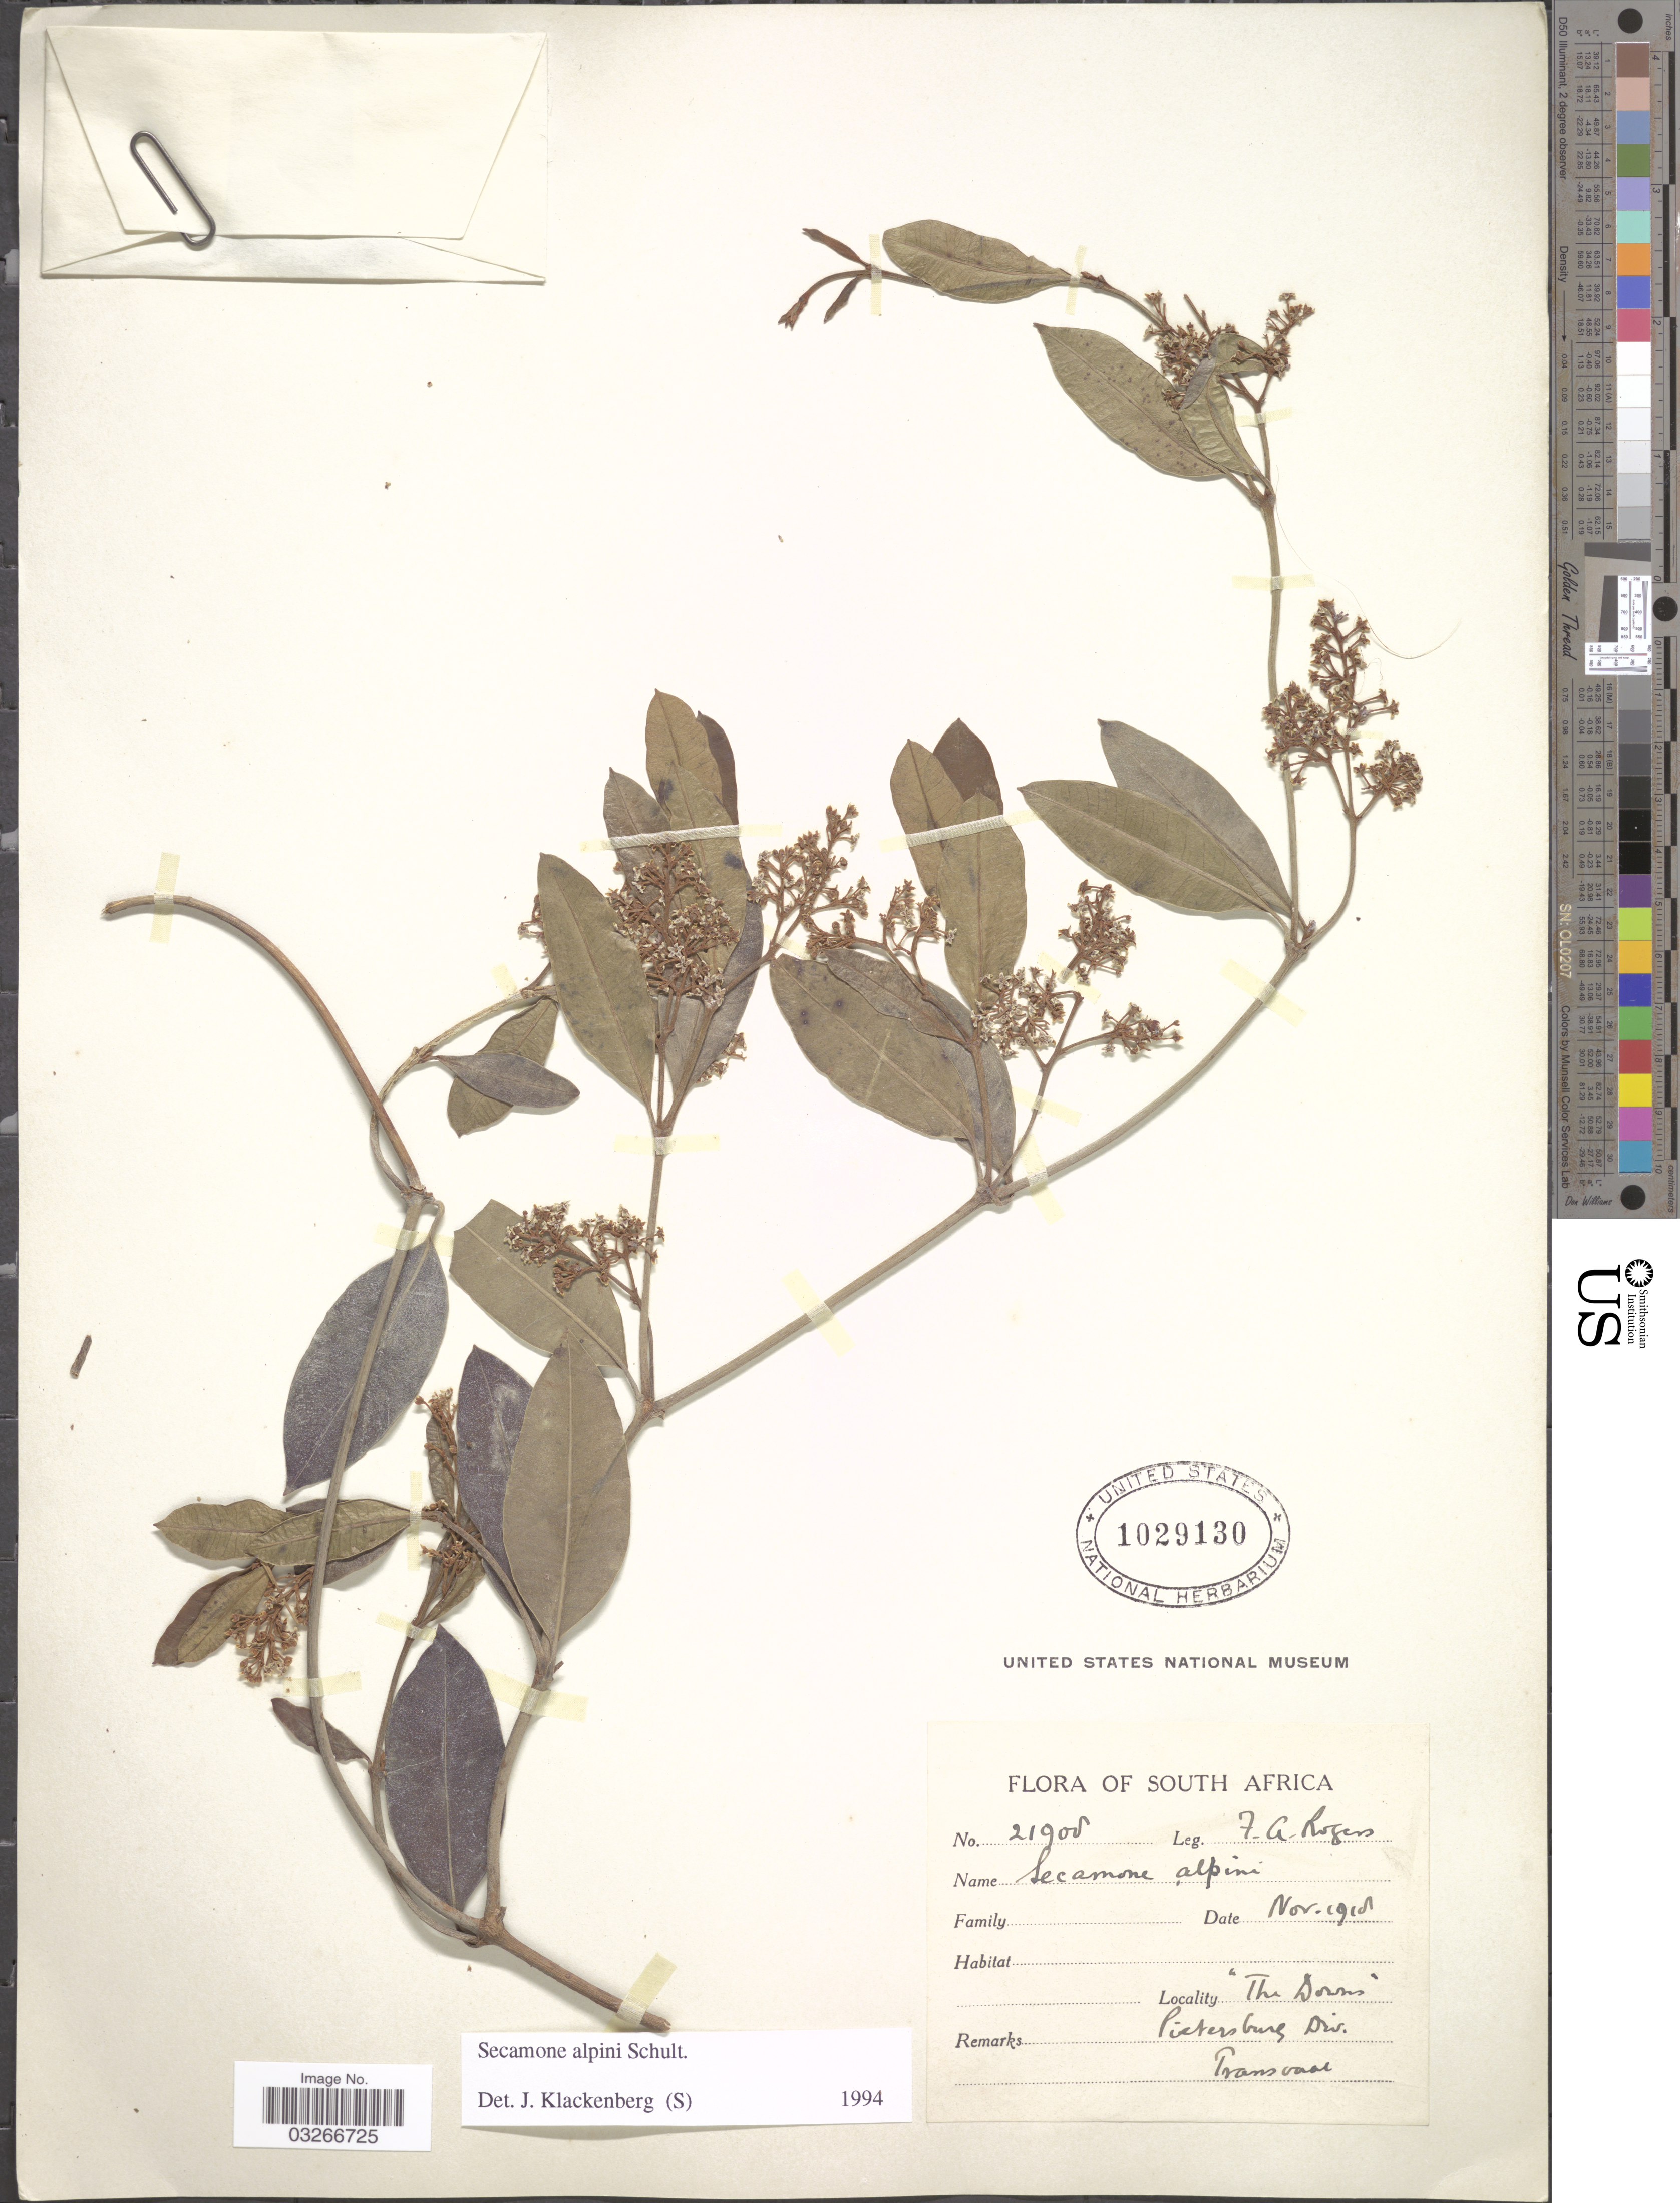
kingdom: Plantae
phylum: Tracheophyta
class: Magnoliopsida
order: Gentianales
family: Apocynaceae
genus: Secamone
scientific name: Secamone alpini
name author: Schult.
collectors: F. A. Rogers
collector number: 21908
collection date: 1918-11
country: South Africa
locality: The Downs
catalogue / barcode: US 1029130